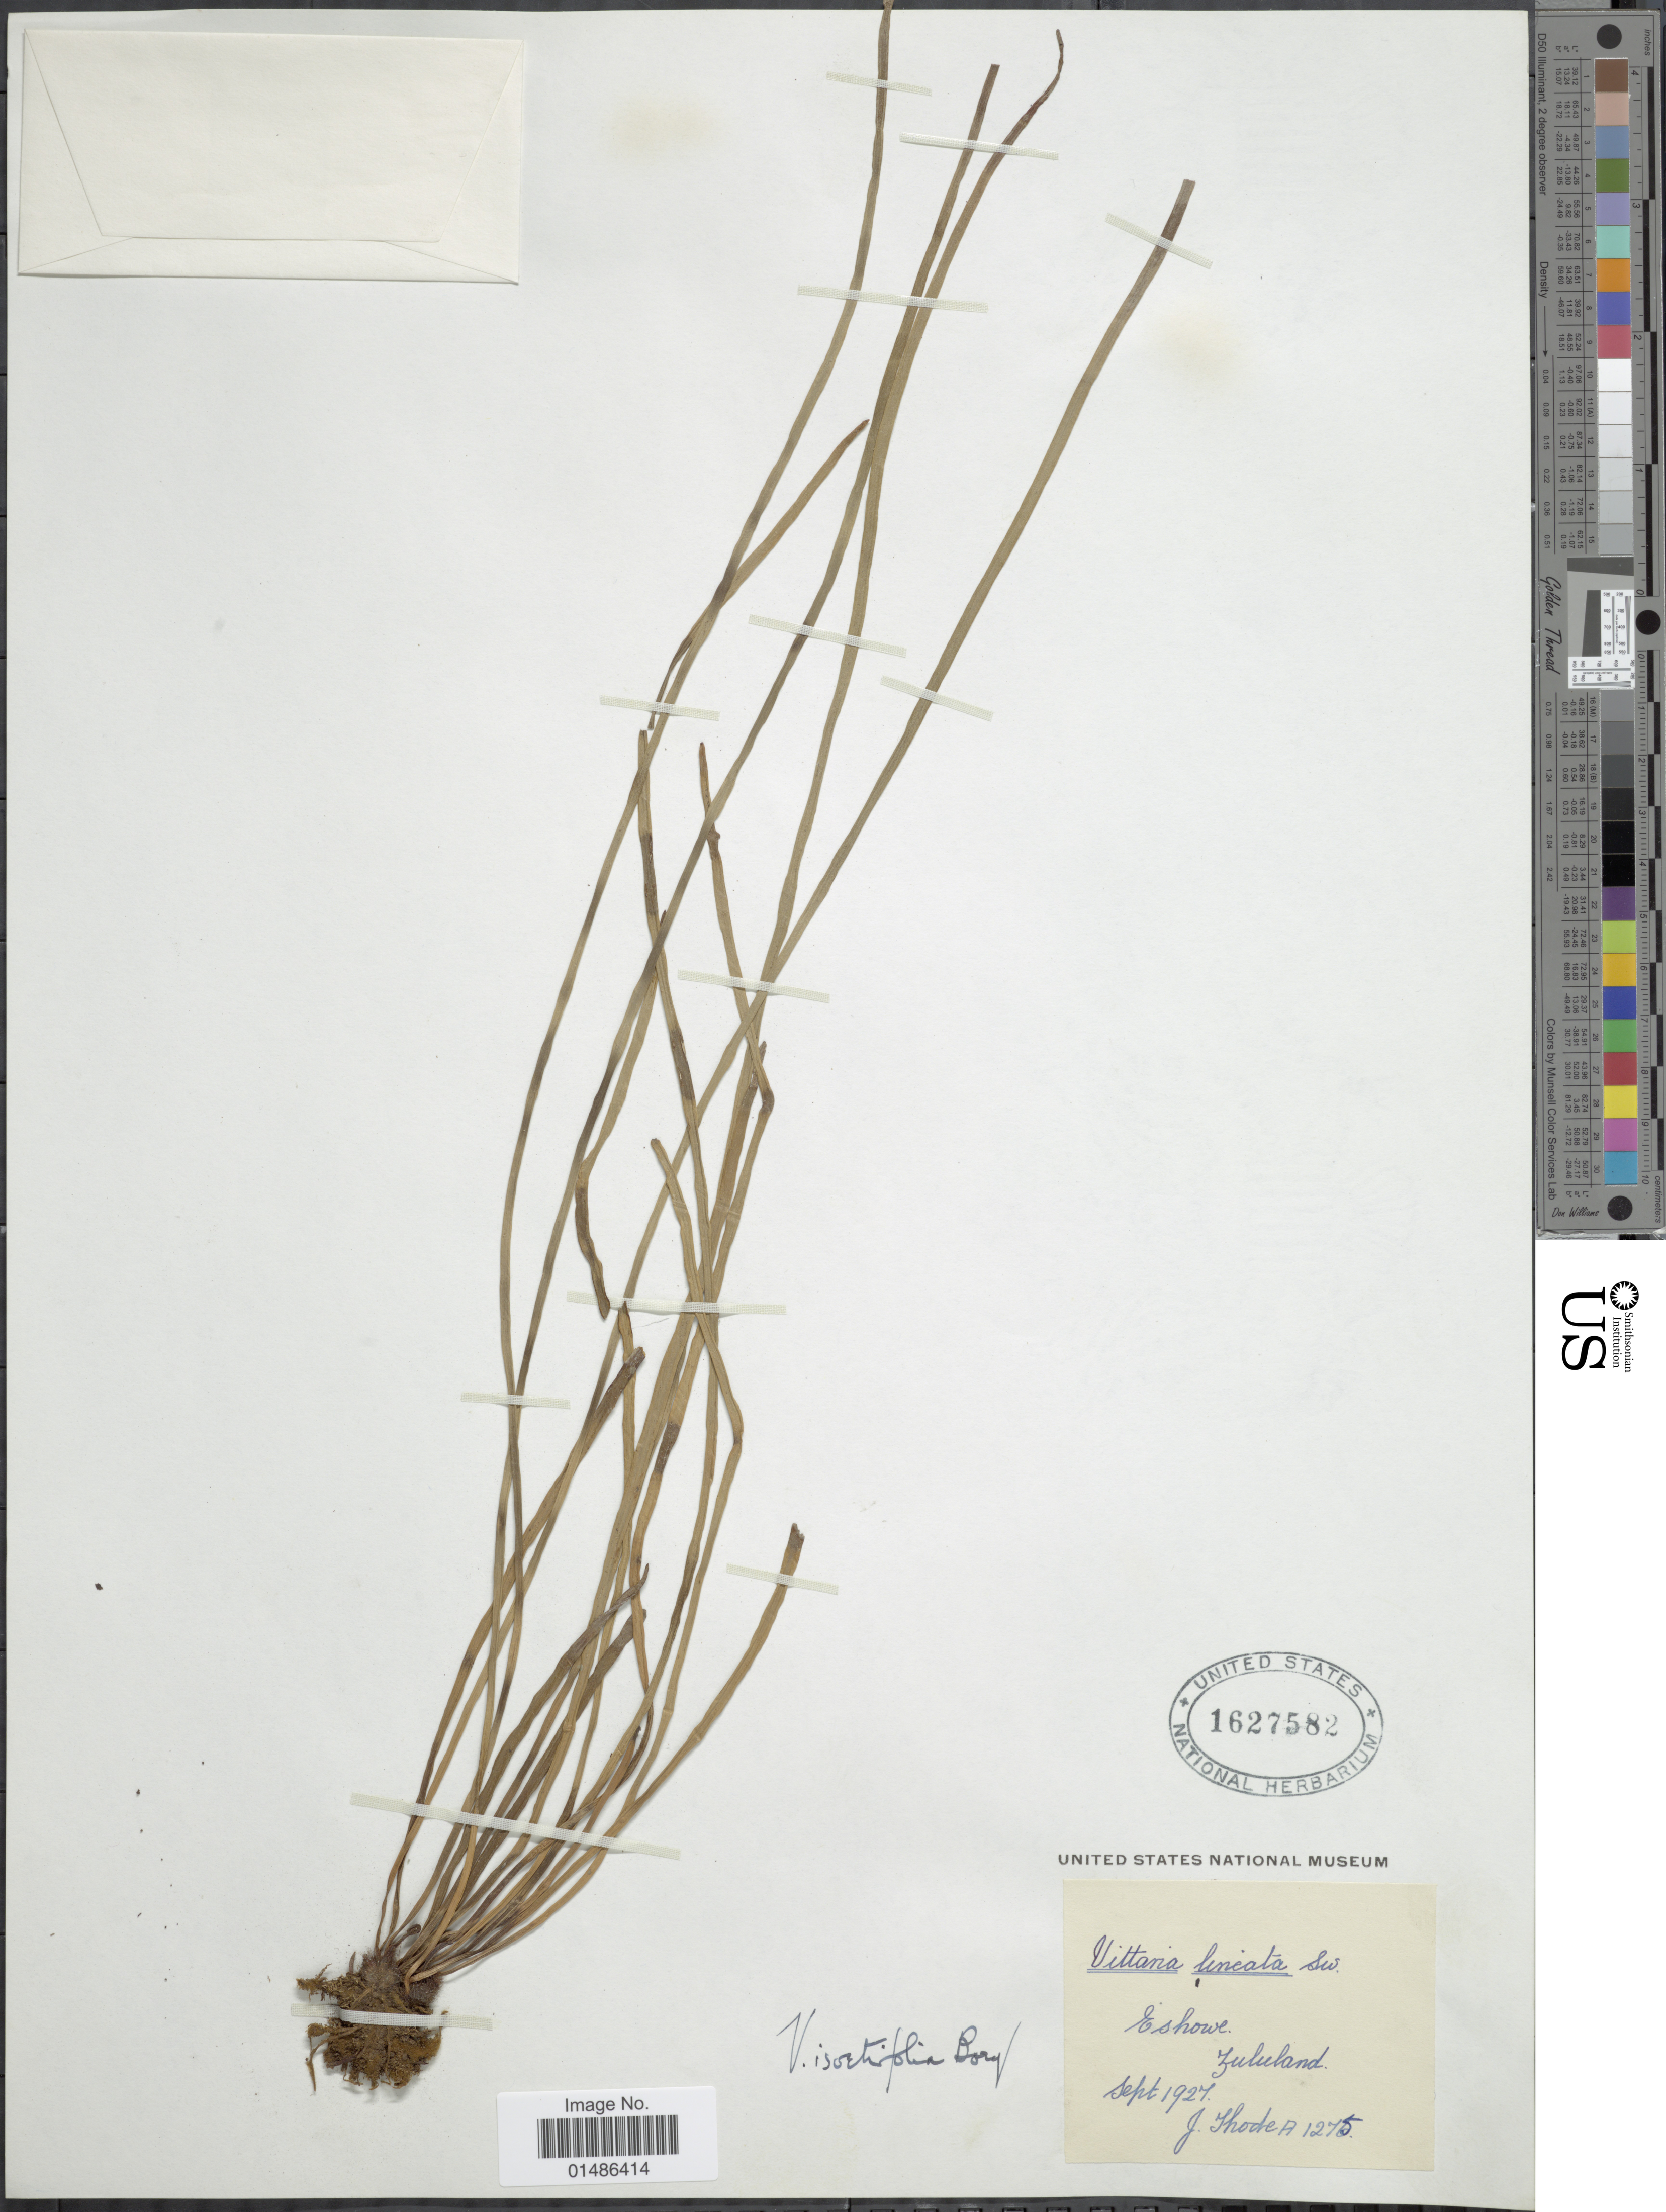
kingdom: Plantae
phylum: Tracheophyta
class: Polypodiopsida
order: Polypodiales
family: Pteridaceae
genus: Haplopteris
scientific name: Haplopteris isoetifolia comb. in ed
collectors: J. Thode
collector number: A 1275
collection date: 1927-09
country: South Africa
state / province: KwaZulu-Natal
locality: Eshowe, Zululand.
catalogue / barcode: US 1627582